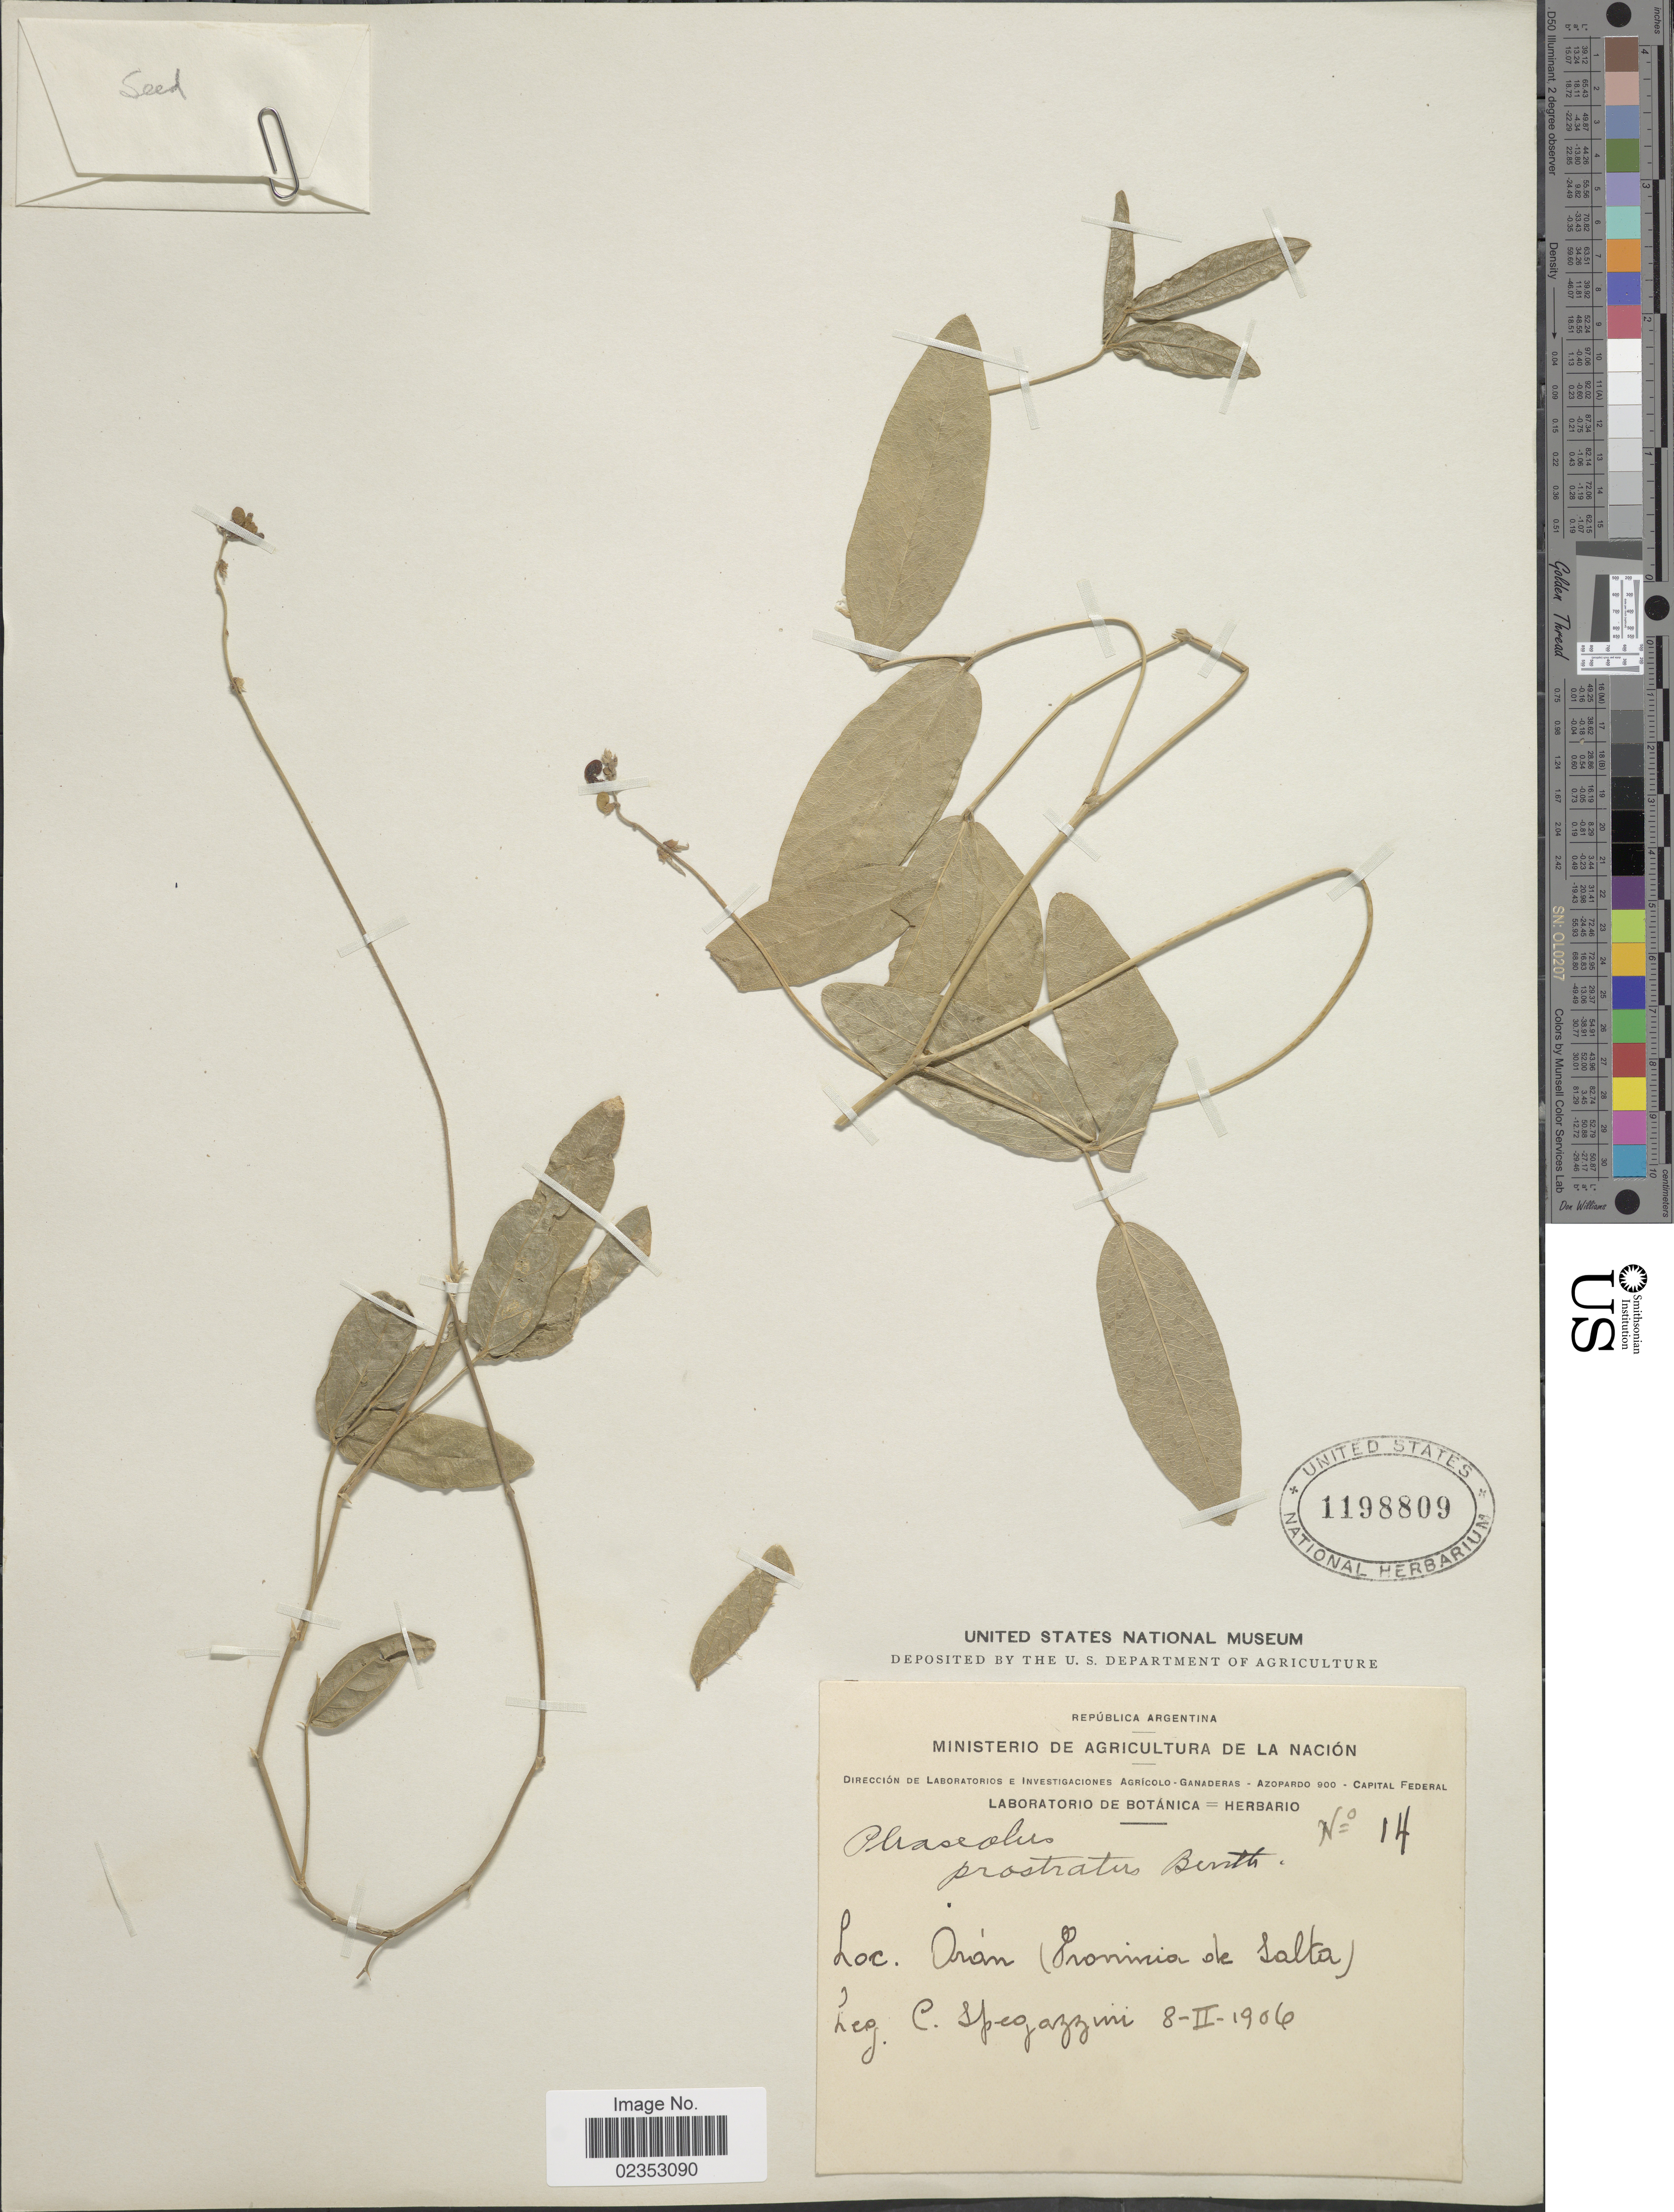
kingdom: Plantae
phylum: Tracheophyta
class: Magnoliopsida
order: Fabales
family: Fabaceae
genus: Macroptilium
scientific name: Macroptilium prostratum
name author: (Benth.) Urb.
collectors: C. L. Spegazzini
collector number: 14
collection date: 1906-02-08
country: Argentina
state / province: Salta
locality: Orán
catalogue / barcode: US 1198809